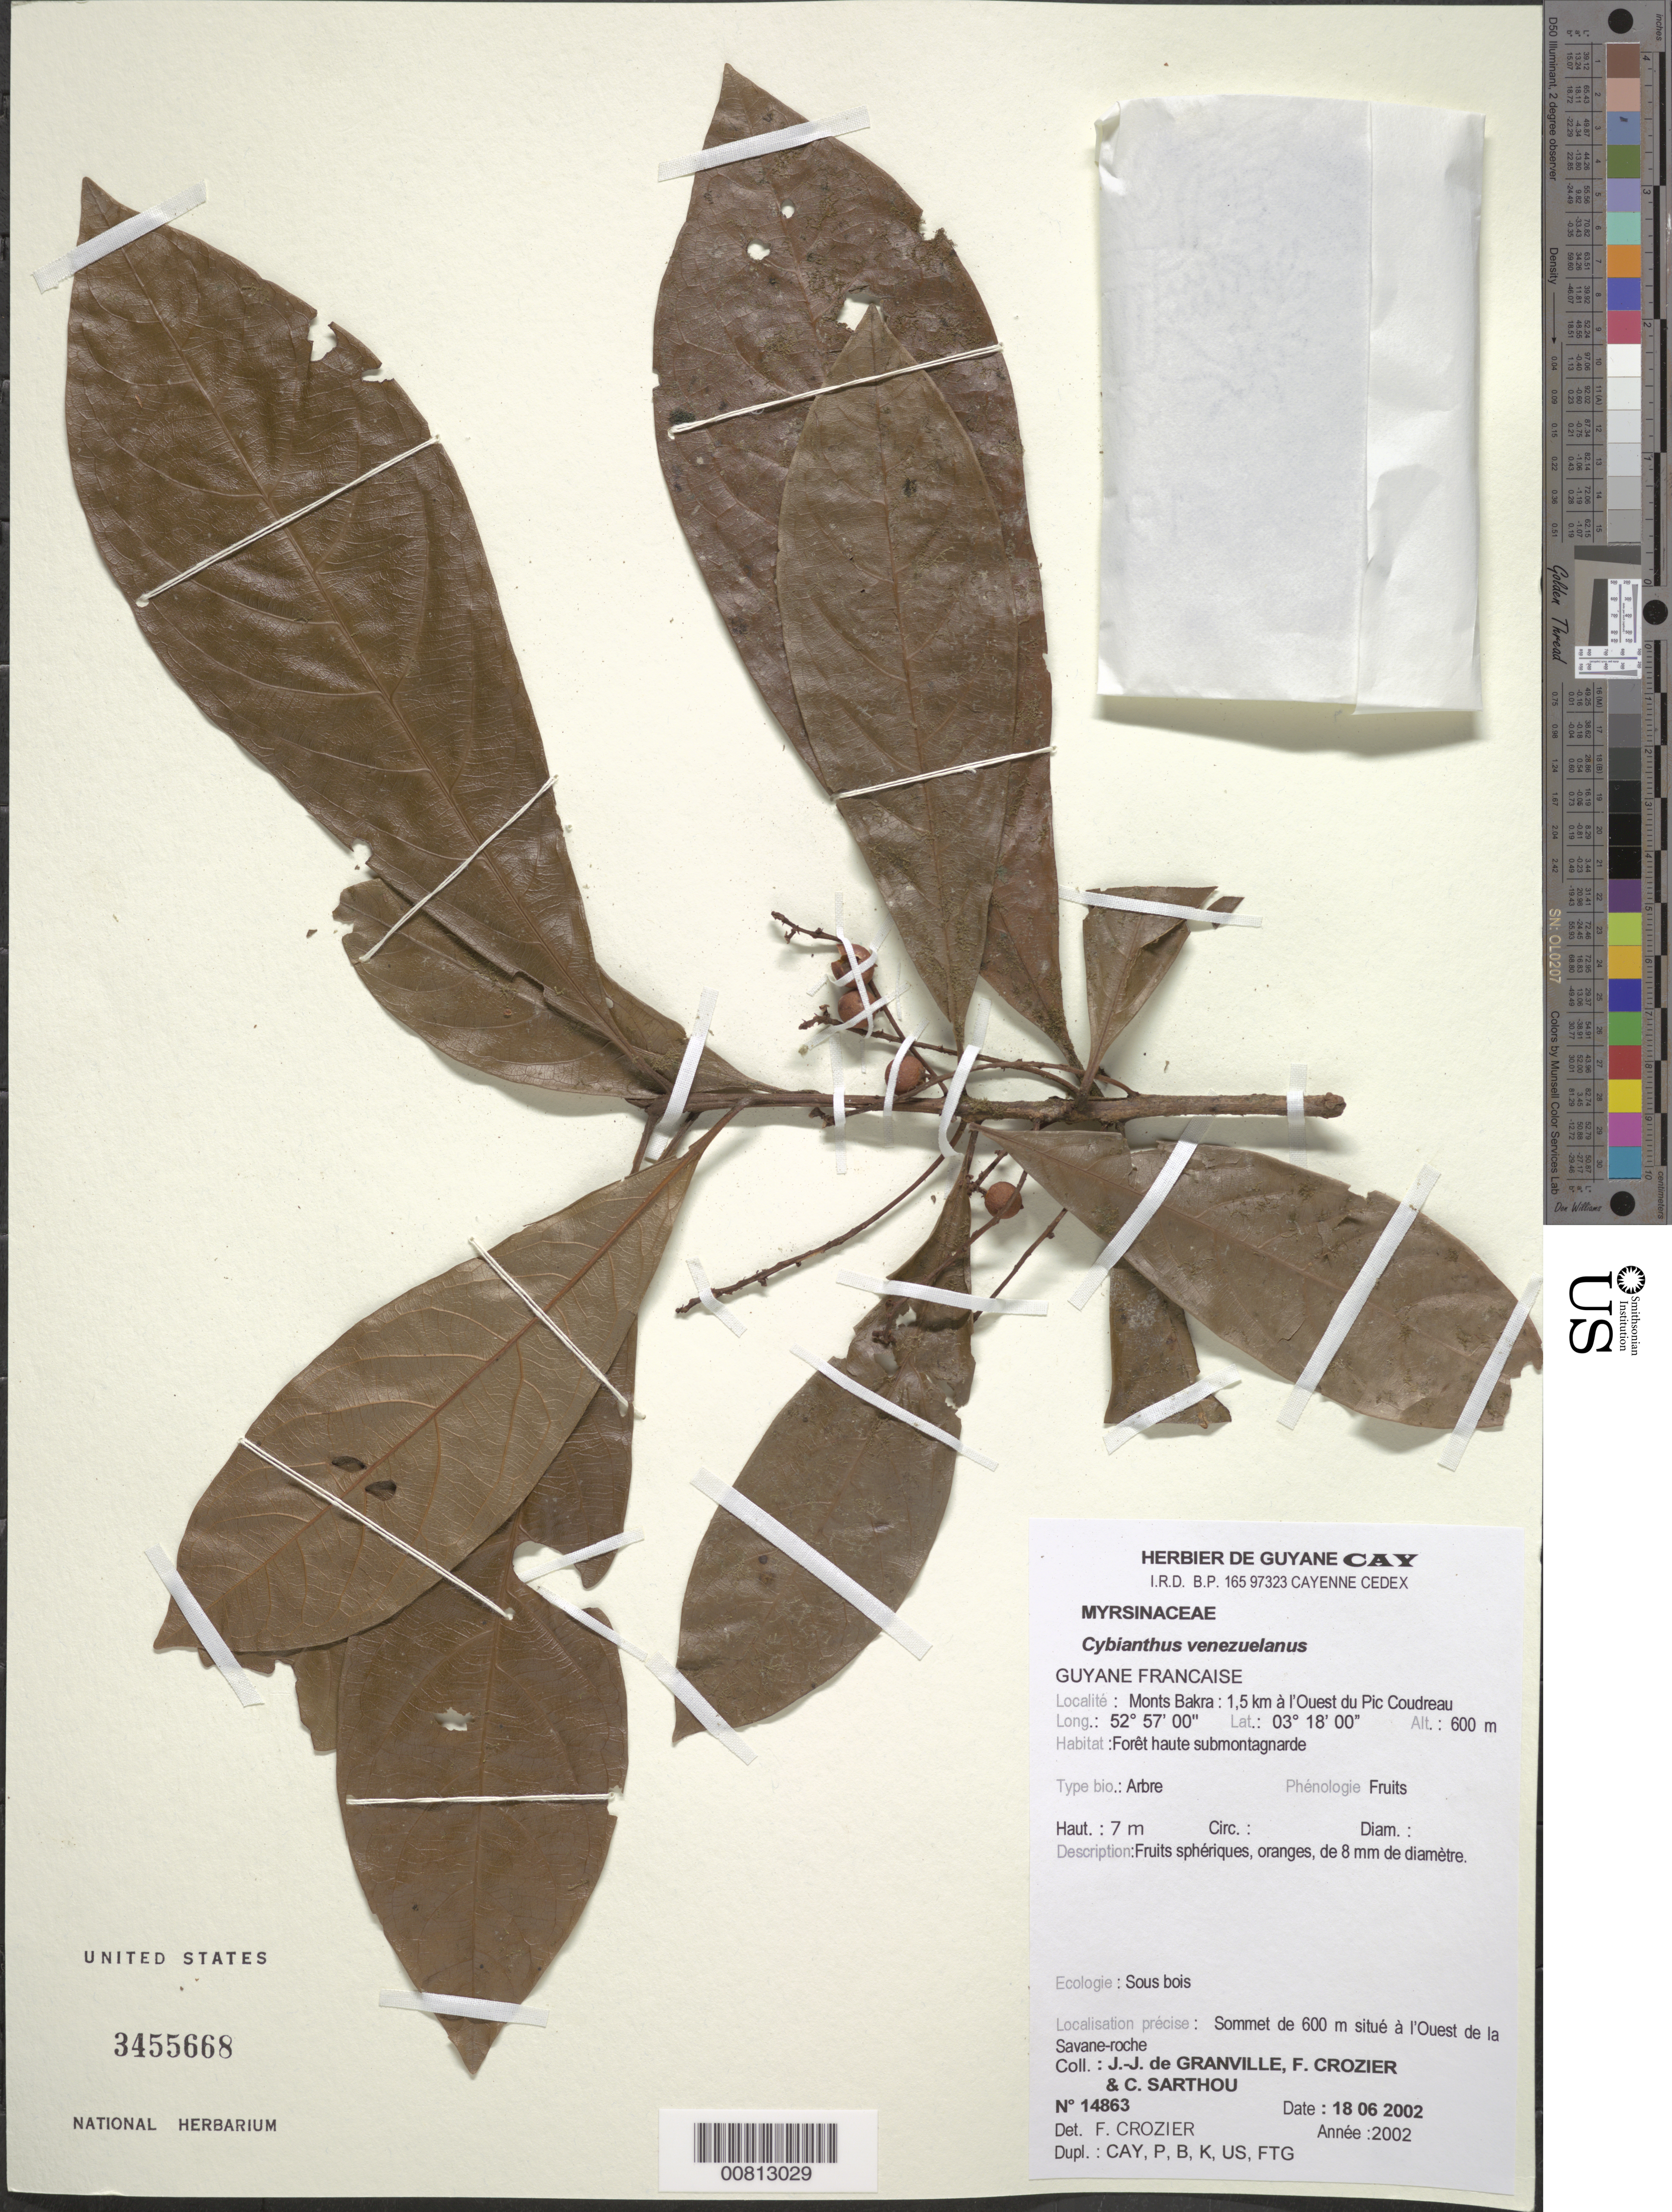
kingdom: Plantae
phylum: Tracheophyta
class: Magnoliopsida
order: Ericales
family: Primulaceae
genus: Cybianthus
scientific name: Cybianthus venezuelanus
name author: Mez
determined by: Crozier, F.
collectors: J.-J. de Granville, F. Crozier & C. Sarthou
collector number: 14863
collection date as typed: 18-Jun-02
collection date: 2002-06-18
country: French Guiana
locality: Monts Bakra, 1.5 km a l'Ouest du Pic Coudreau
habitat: Forest haute submontagnarde; sous bois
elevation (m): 600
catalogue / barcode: US 3455668